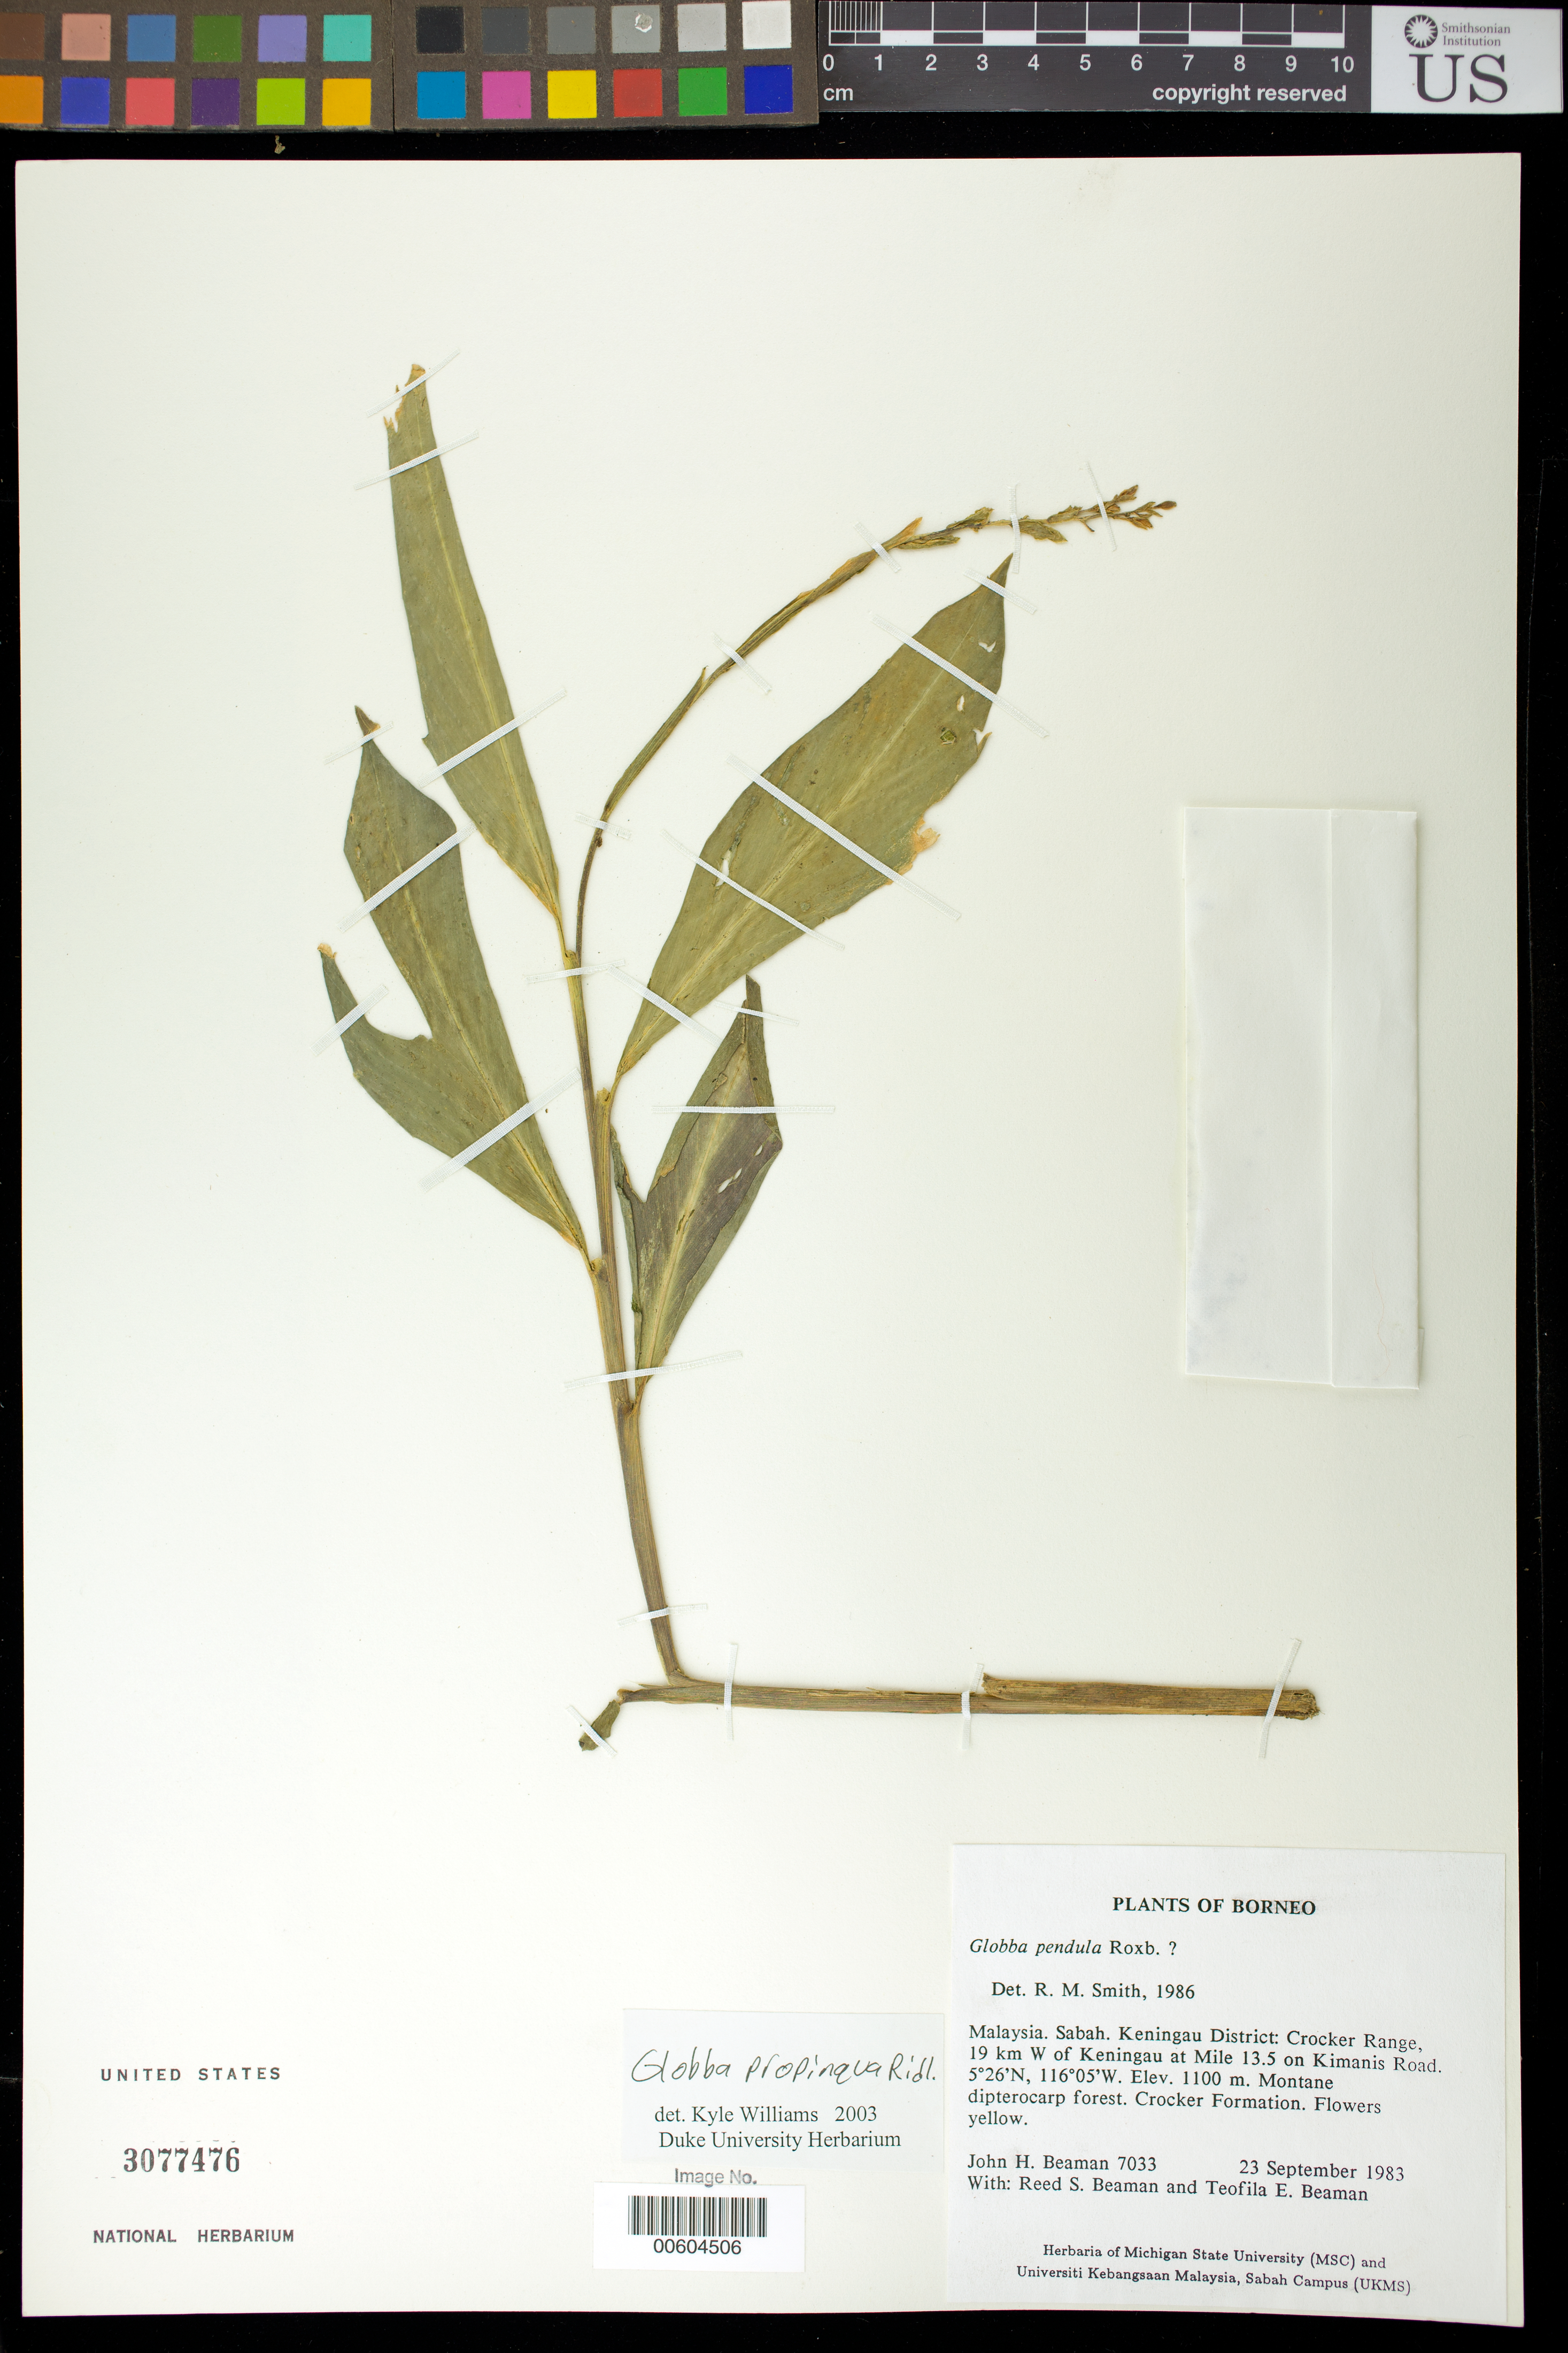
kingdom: Plantae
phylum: Tracheophyta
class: Liliopsida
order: Zingiberales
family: Zingiberaceae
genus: Globba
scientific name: Globba propinqua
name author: Ridl.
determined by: Williams, K. J.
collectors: J. H. Beaman, R. S. Beaman & T. E. Beaman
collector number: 7033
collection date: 1983-09-23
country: Malaysia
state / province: Sabah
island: Borneo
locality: Malaysia, Sabah, Keningau Dist. Crocker Range 19 km W of Keningau at Mile 13.5 on Kimanis Road.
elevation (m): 1100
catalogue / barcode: US 3077476